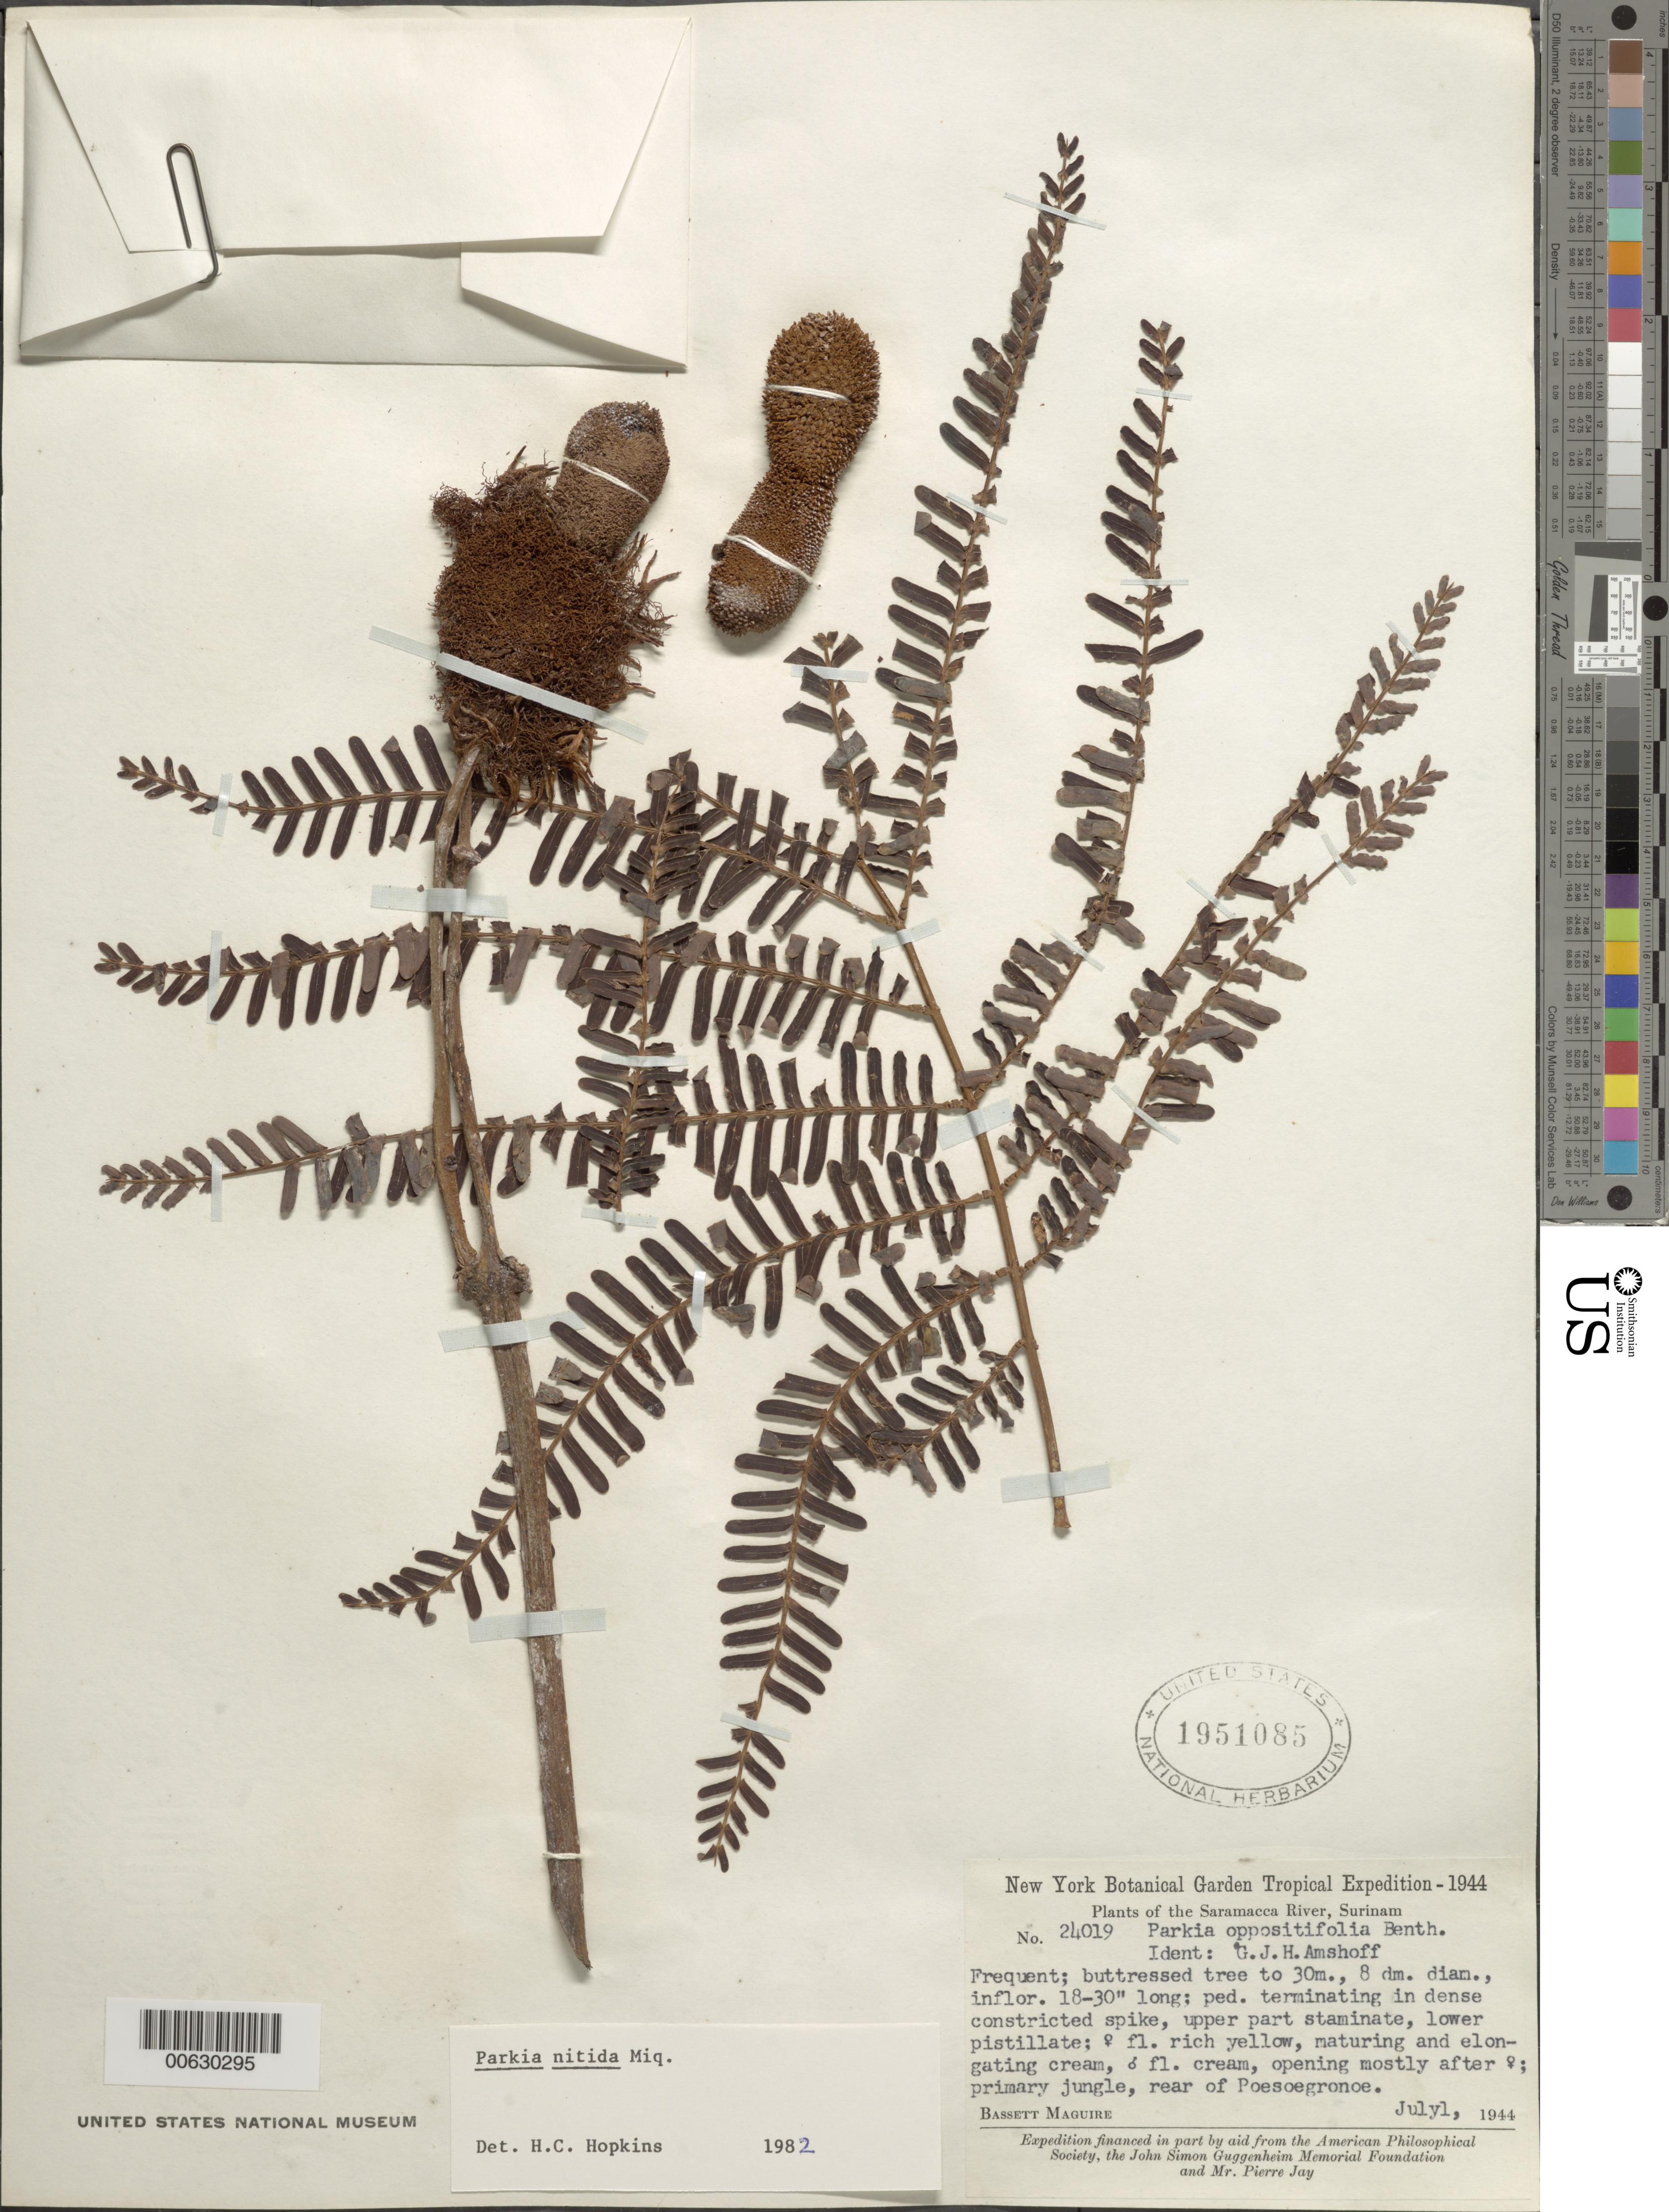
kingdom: Plantae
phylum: Tracheophyta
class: Magnoliopsida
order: Fabales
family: Fabaceae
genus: Parkia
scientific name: Parkia nitida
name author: Miq.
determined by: Hopkins, H. C.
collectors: B. Maguire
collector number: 24019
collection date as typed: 1-Jul-44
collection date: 1944-07-01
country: Suriname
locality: Saramacca River Headwaters, Posoegronoe Village, rear of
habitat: Primary jungle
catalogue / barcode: US 1951085